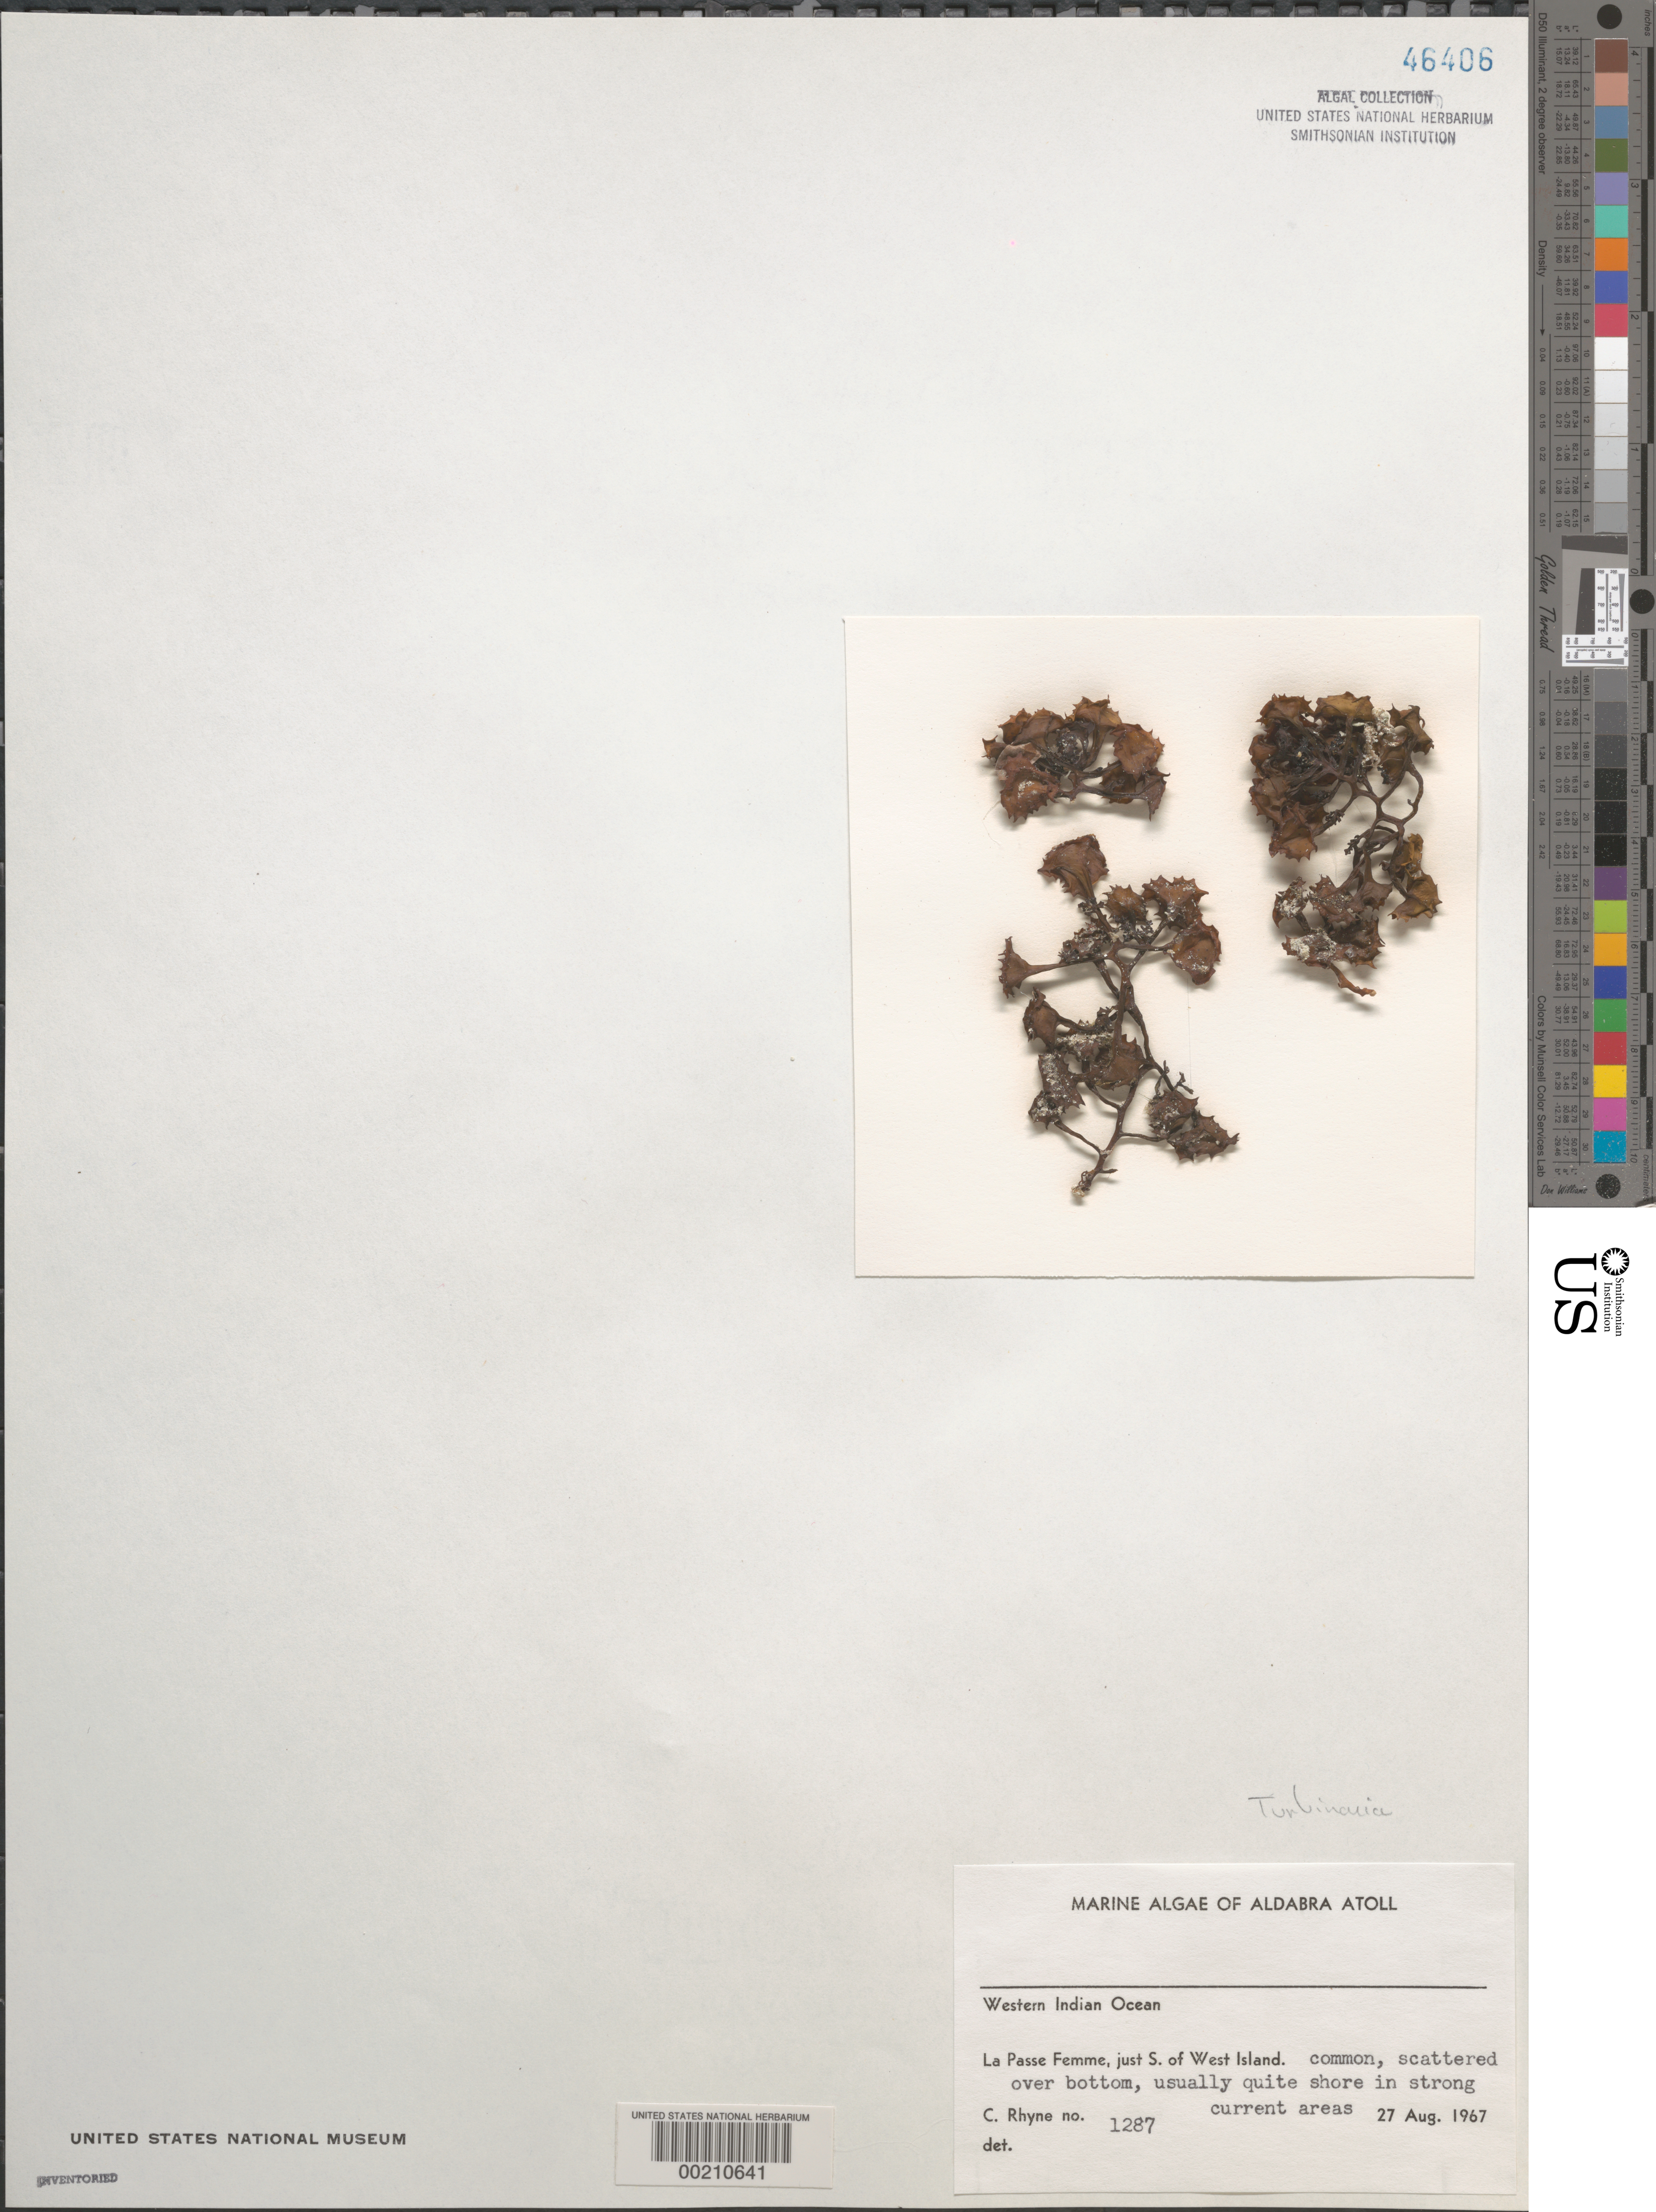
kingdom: Chromista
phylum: Ochrophyta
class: Phaeophyceae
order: Fucales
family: Sargassaceae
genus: Turbinaria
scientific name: Turbinaria sp.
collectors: C. Rhyne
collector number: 1287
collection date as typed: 27 Aug 1967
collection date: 1967-08-27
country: Seychelles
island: Aldabra Atoll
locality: La Passe Femme, just south of West Islet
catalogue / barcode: US 46406